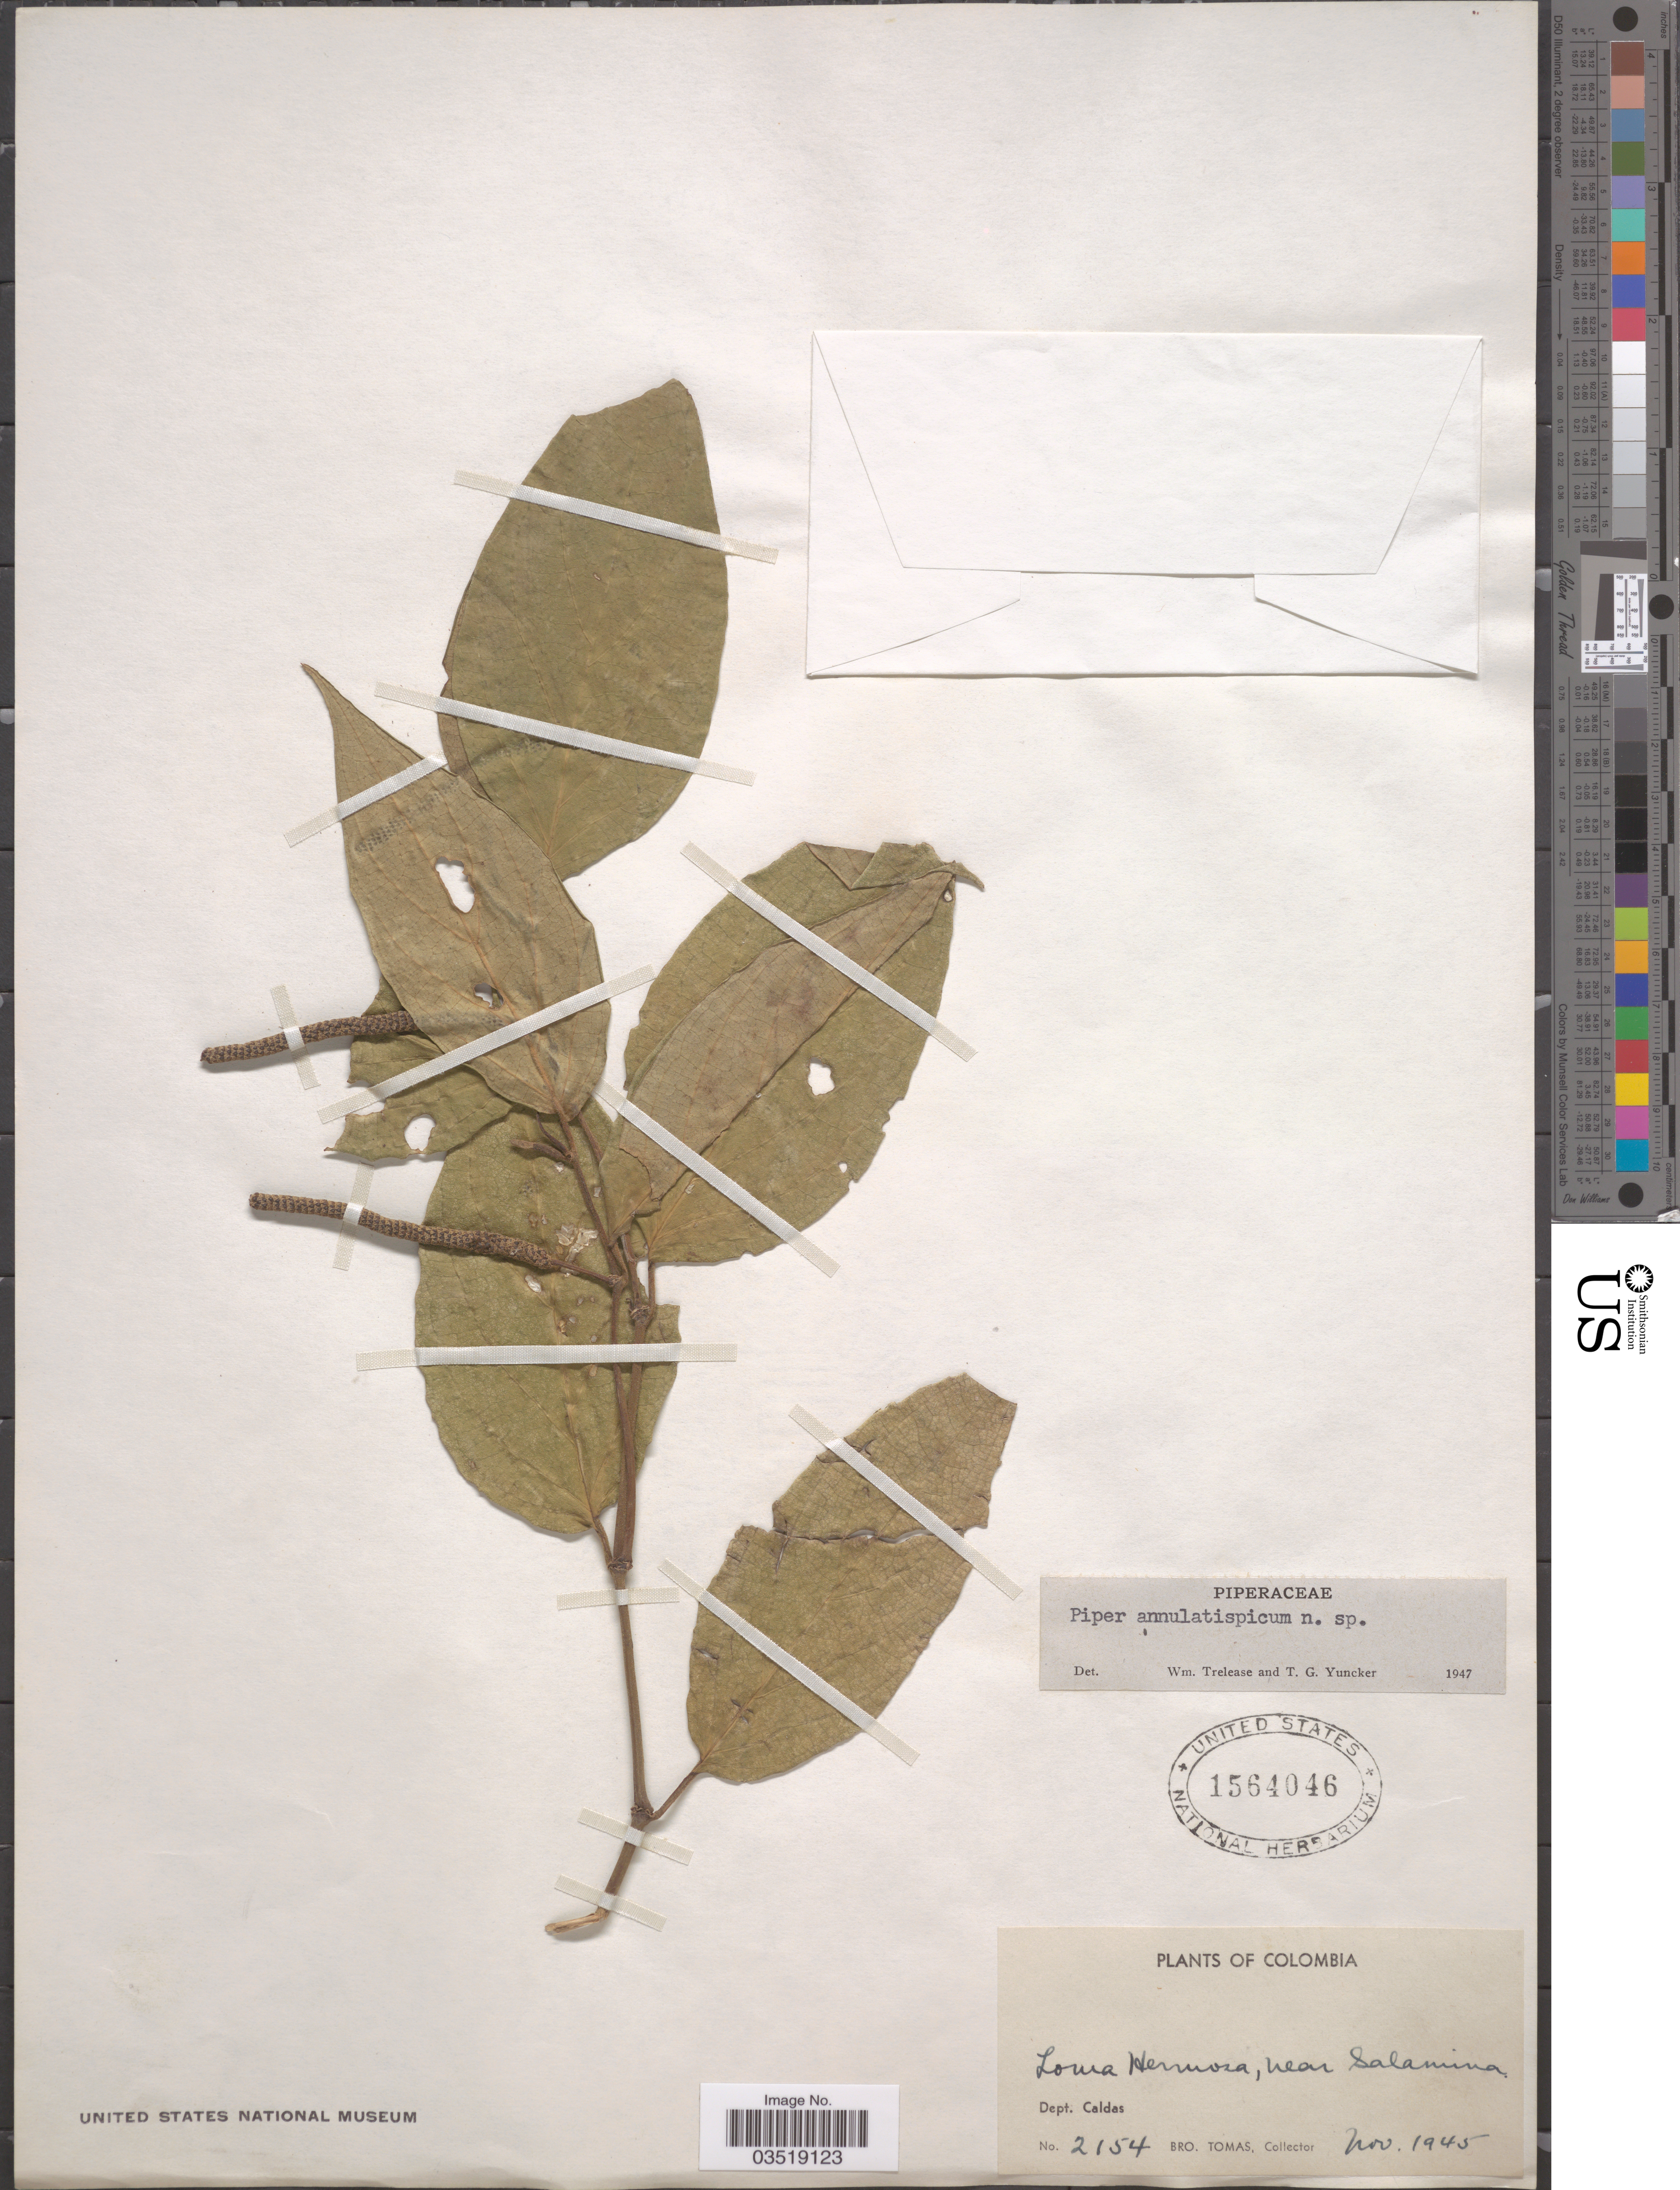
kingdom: Plantae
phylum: Tracheophyta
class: Magnoliopsida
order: Piperales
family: Piperaceae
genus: Piper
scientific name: Piper annulatispicum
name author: Trel. & Yunck.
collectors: B. Tomas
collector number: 2154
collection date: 1945-11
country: Colombia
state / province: Caldas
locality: Loma Hermosa, near Salamina. Dept. Caldas.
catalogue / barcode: US 1564046